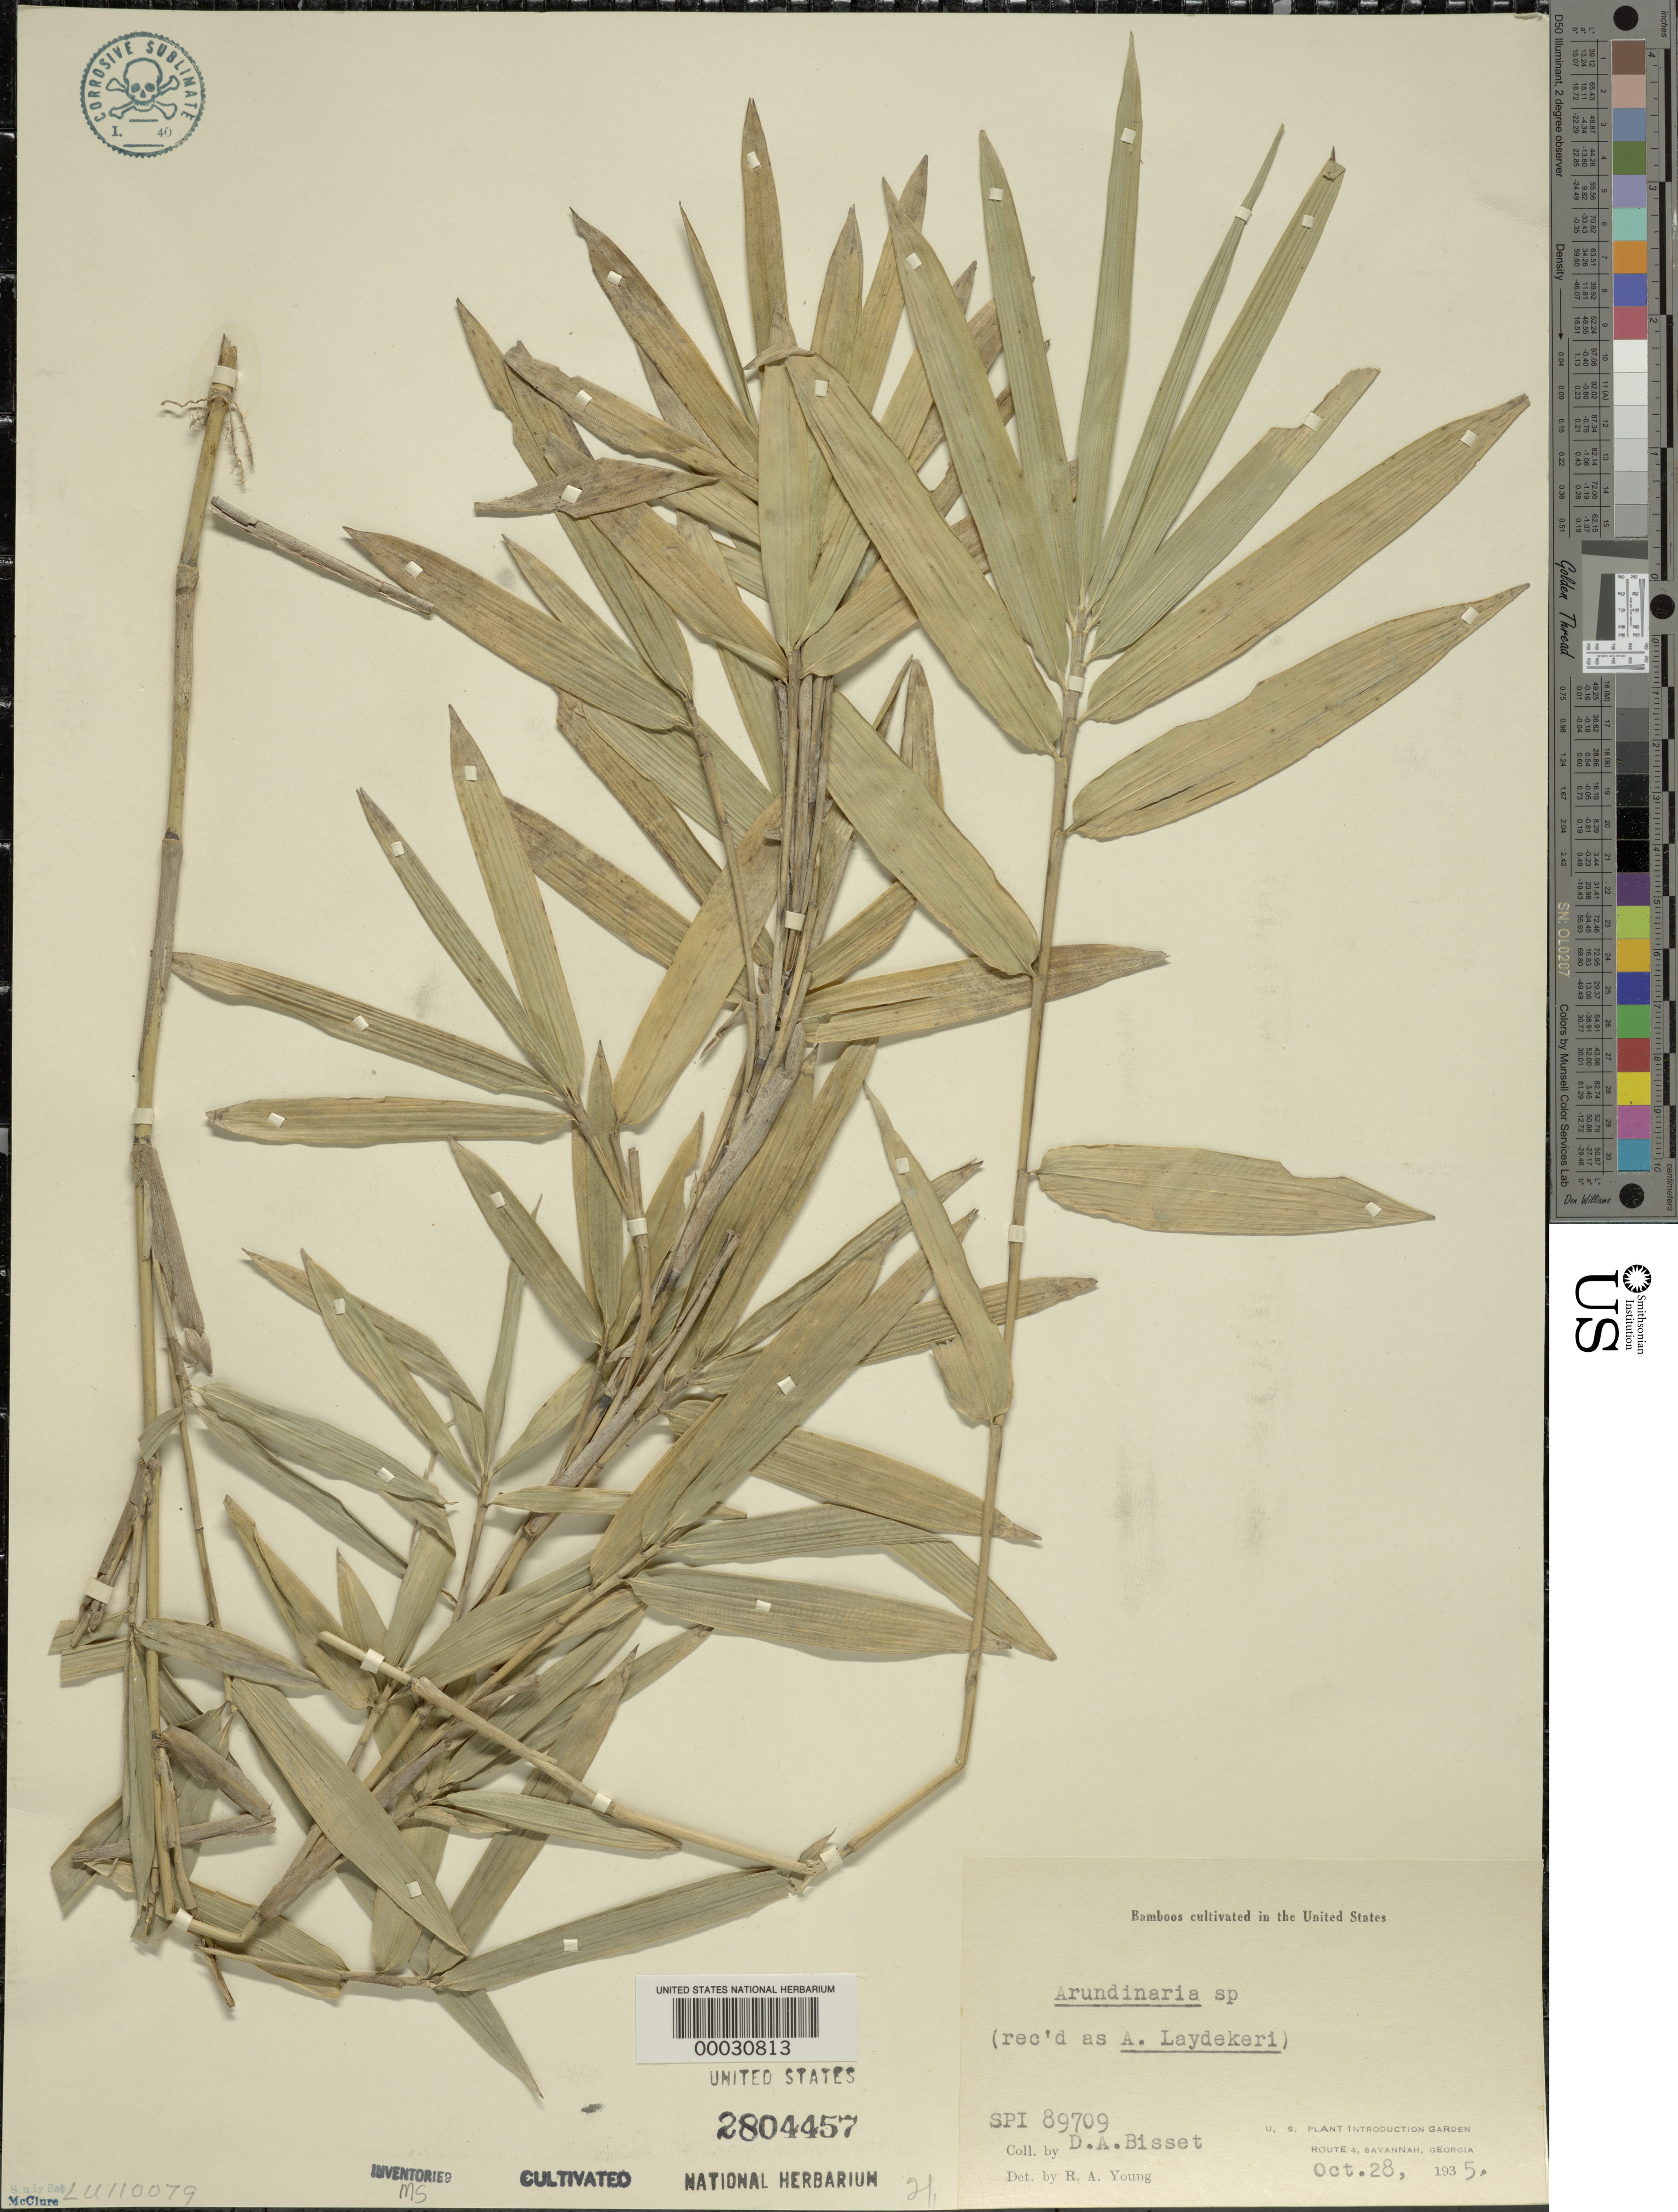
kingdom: Plantae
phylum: Tracheophyta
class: Liliopsida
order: Poales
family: Poaceae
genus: Arundinaria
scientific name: Arundinaria sp.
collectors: D. Bisset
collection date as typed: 28 Oct 1935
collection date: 1935-10-28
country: United States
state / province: Georgia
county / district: Chatham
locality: U.s.d.a. plant introduction station-savannah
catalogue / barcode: US 2804457